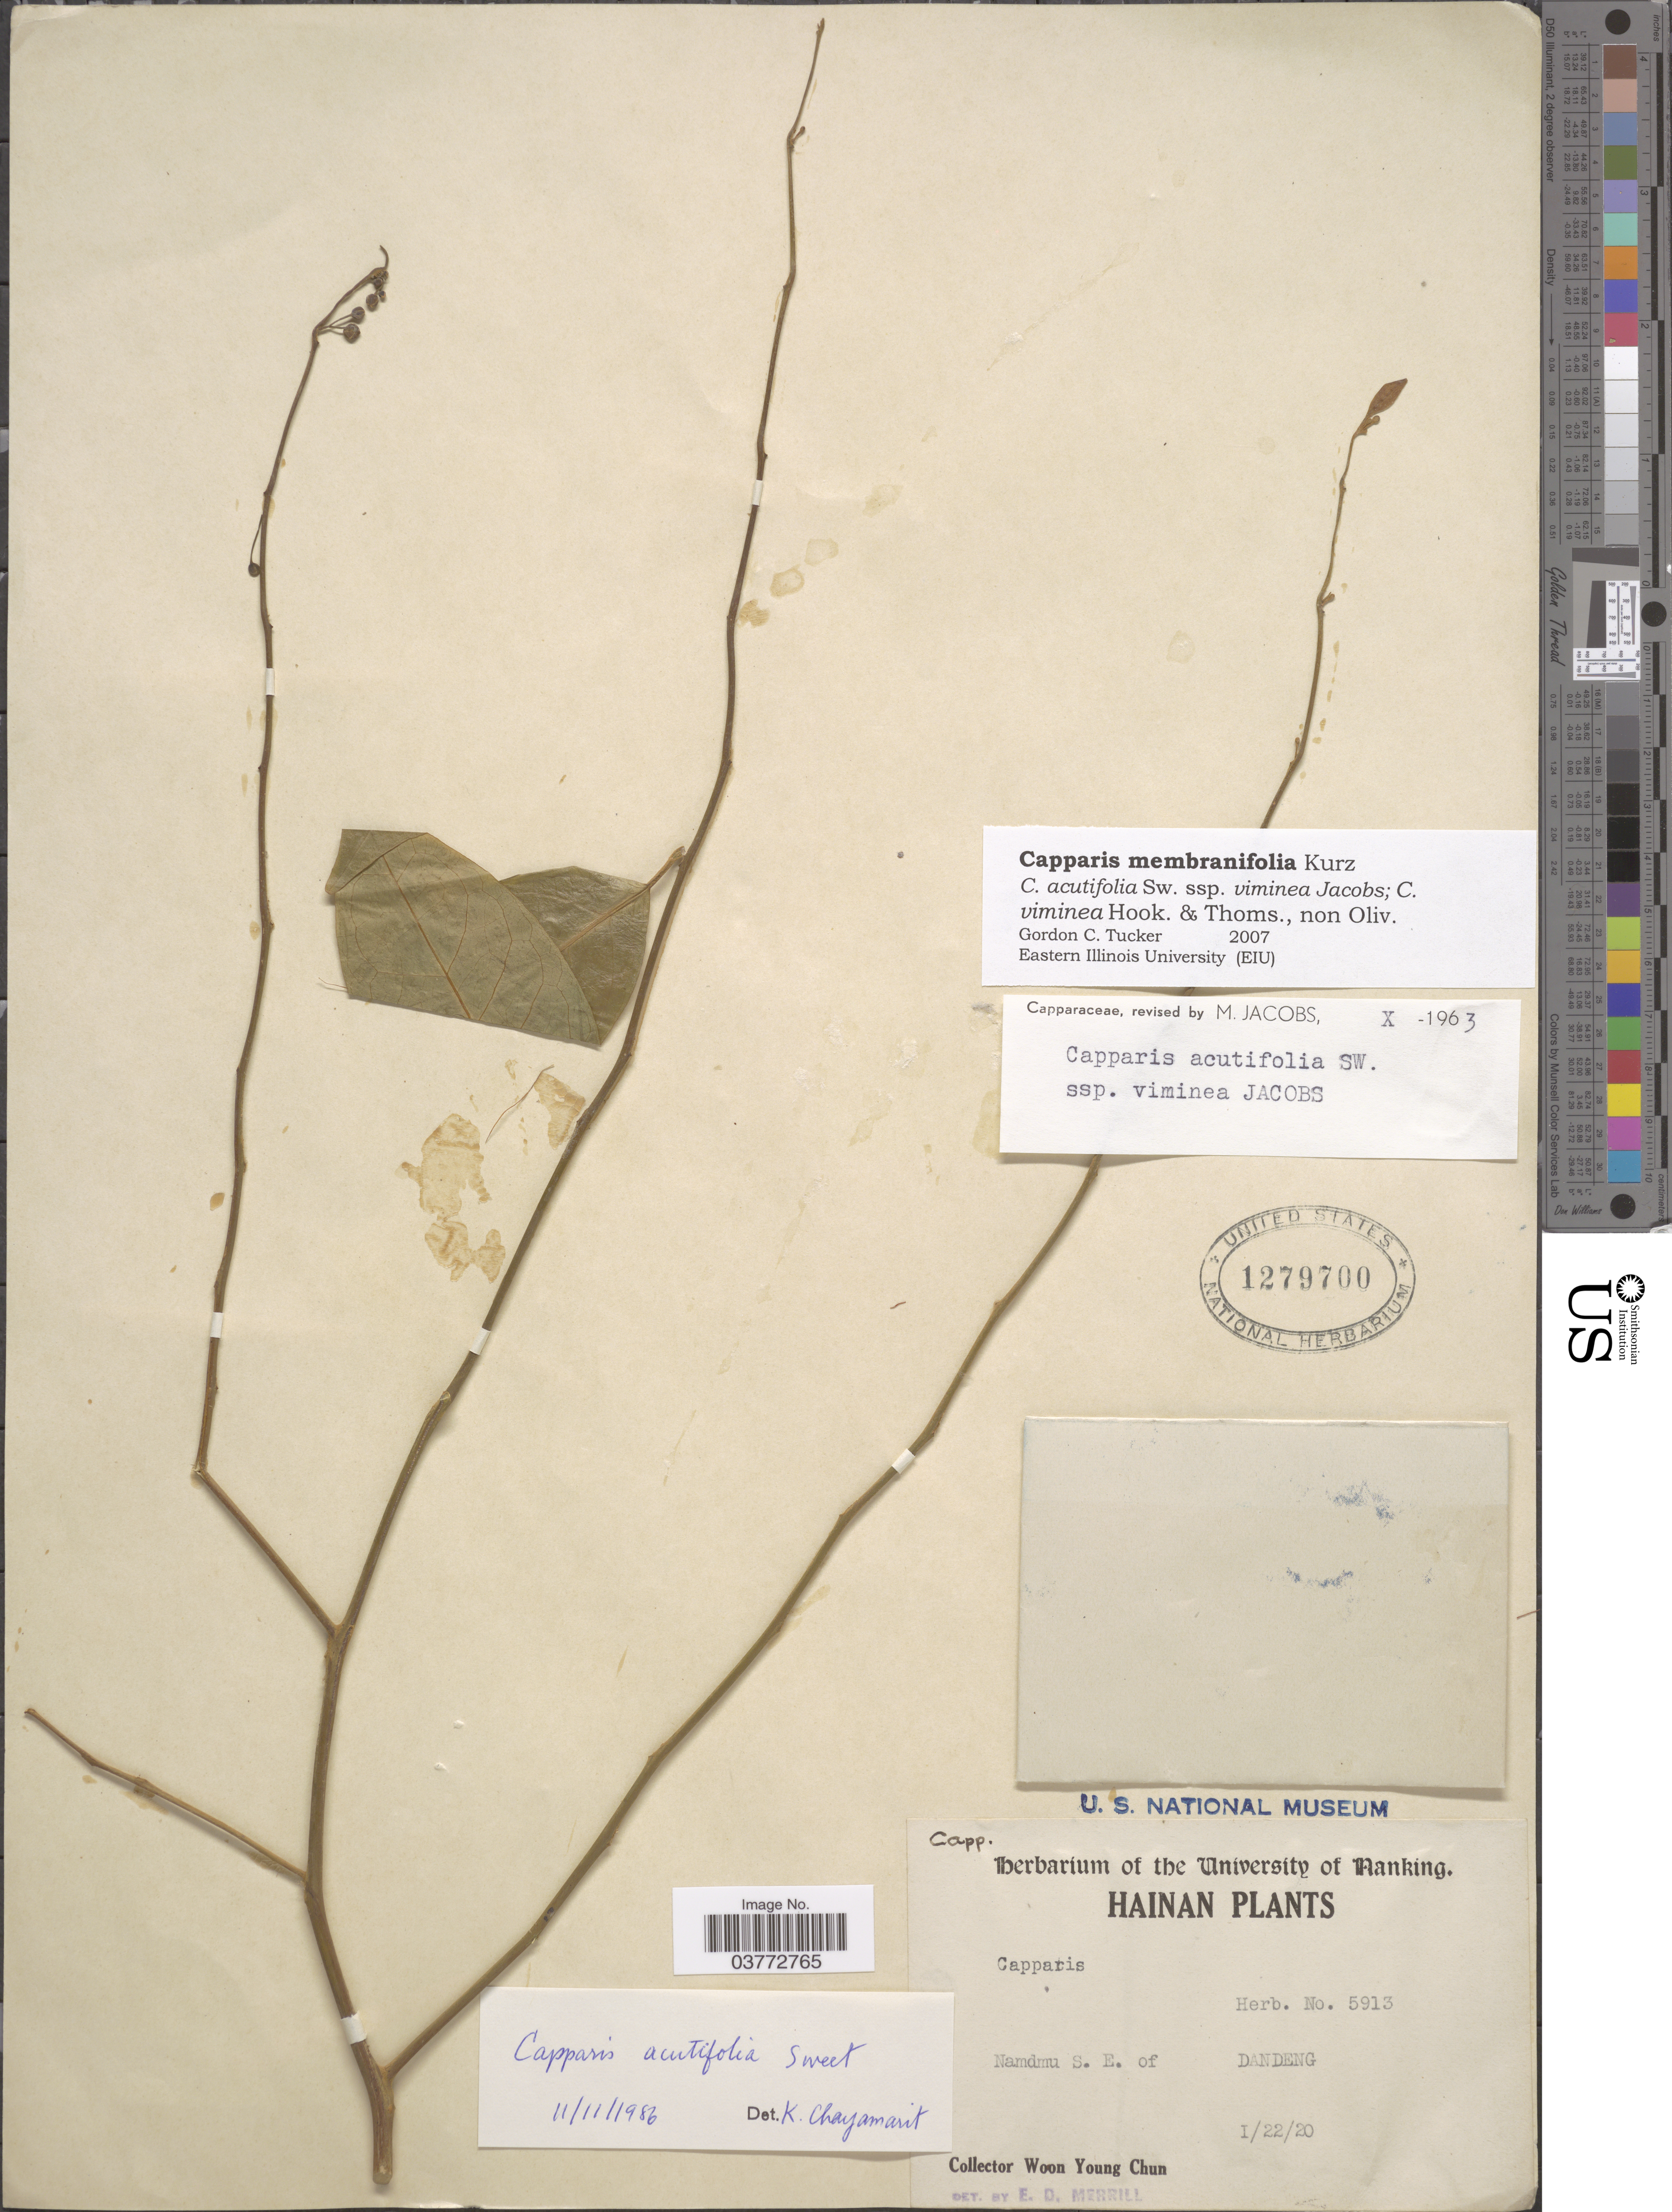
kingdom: Plantae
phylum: Tracheophyta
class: Magnoliopsida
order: Brassicales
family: Capparaceae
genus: Capparis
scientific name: Capparis membranifolia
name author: Kurz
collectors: W. Y. Chun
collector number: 5913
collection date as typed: Transcribed d/m/y: 22/1/20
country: China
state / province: Hainan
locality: Namdmu S. E. of Dandeng.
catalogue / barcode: US 1279700